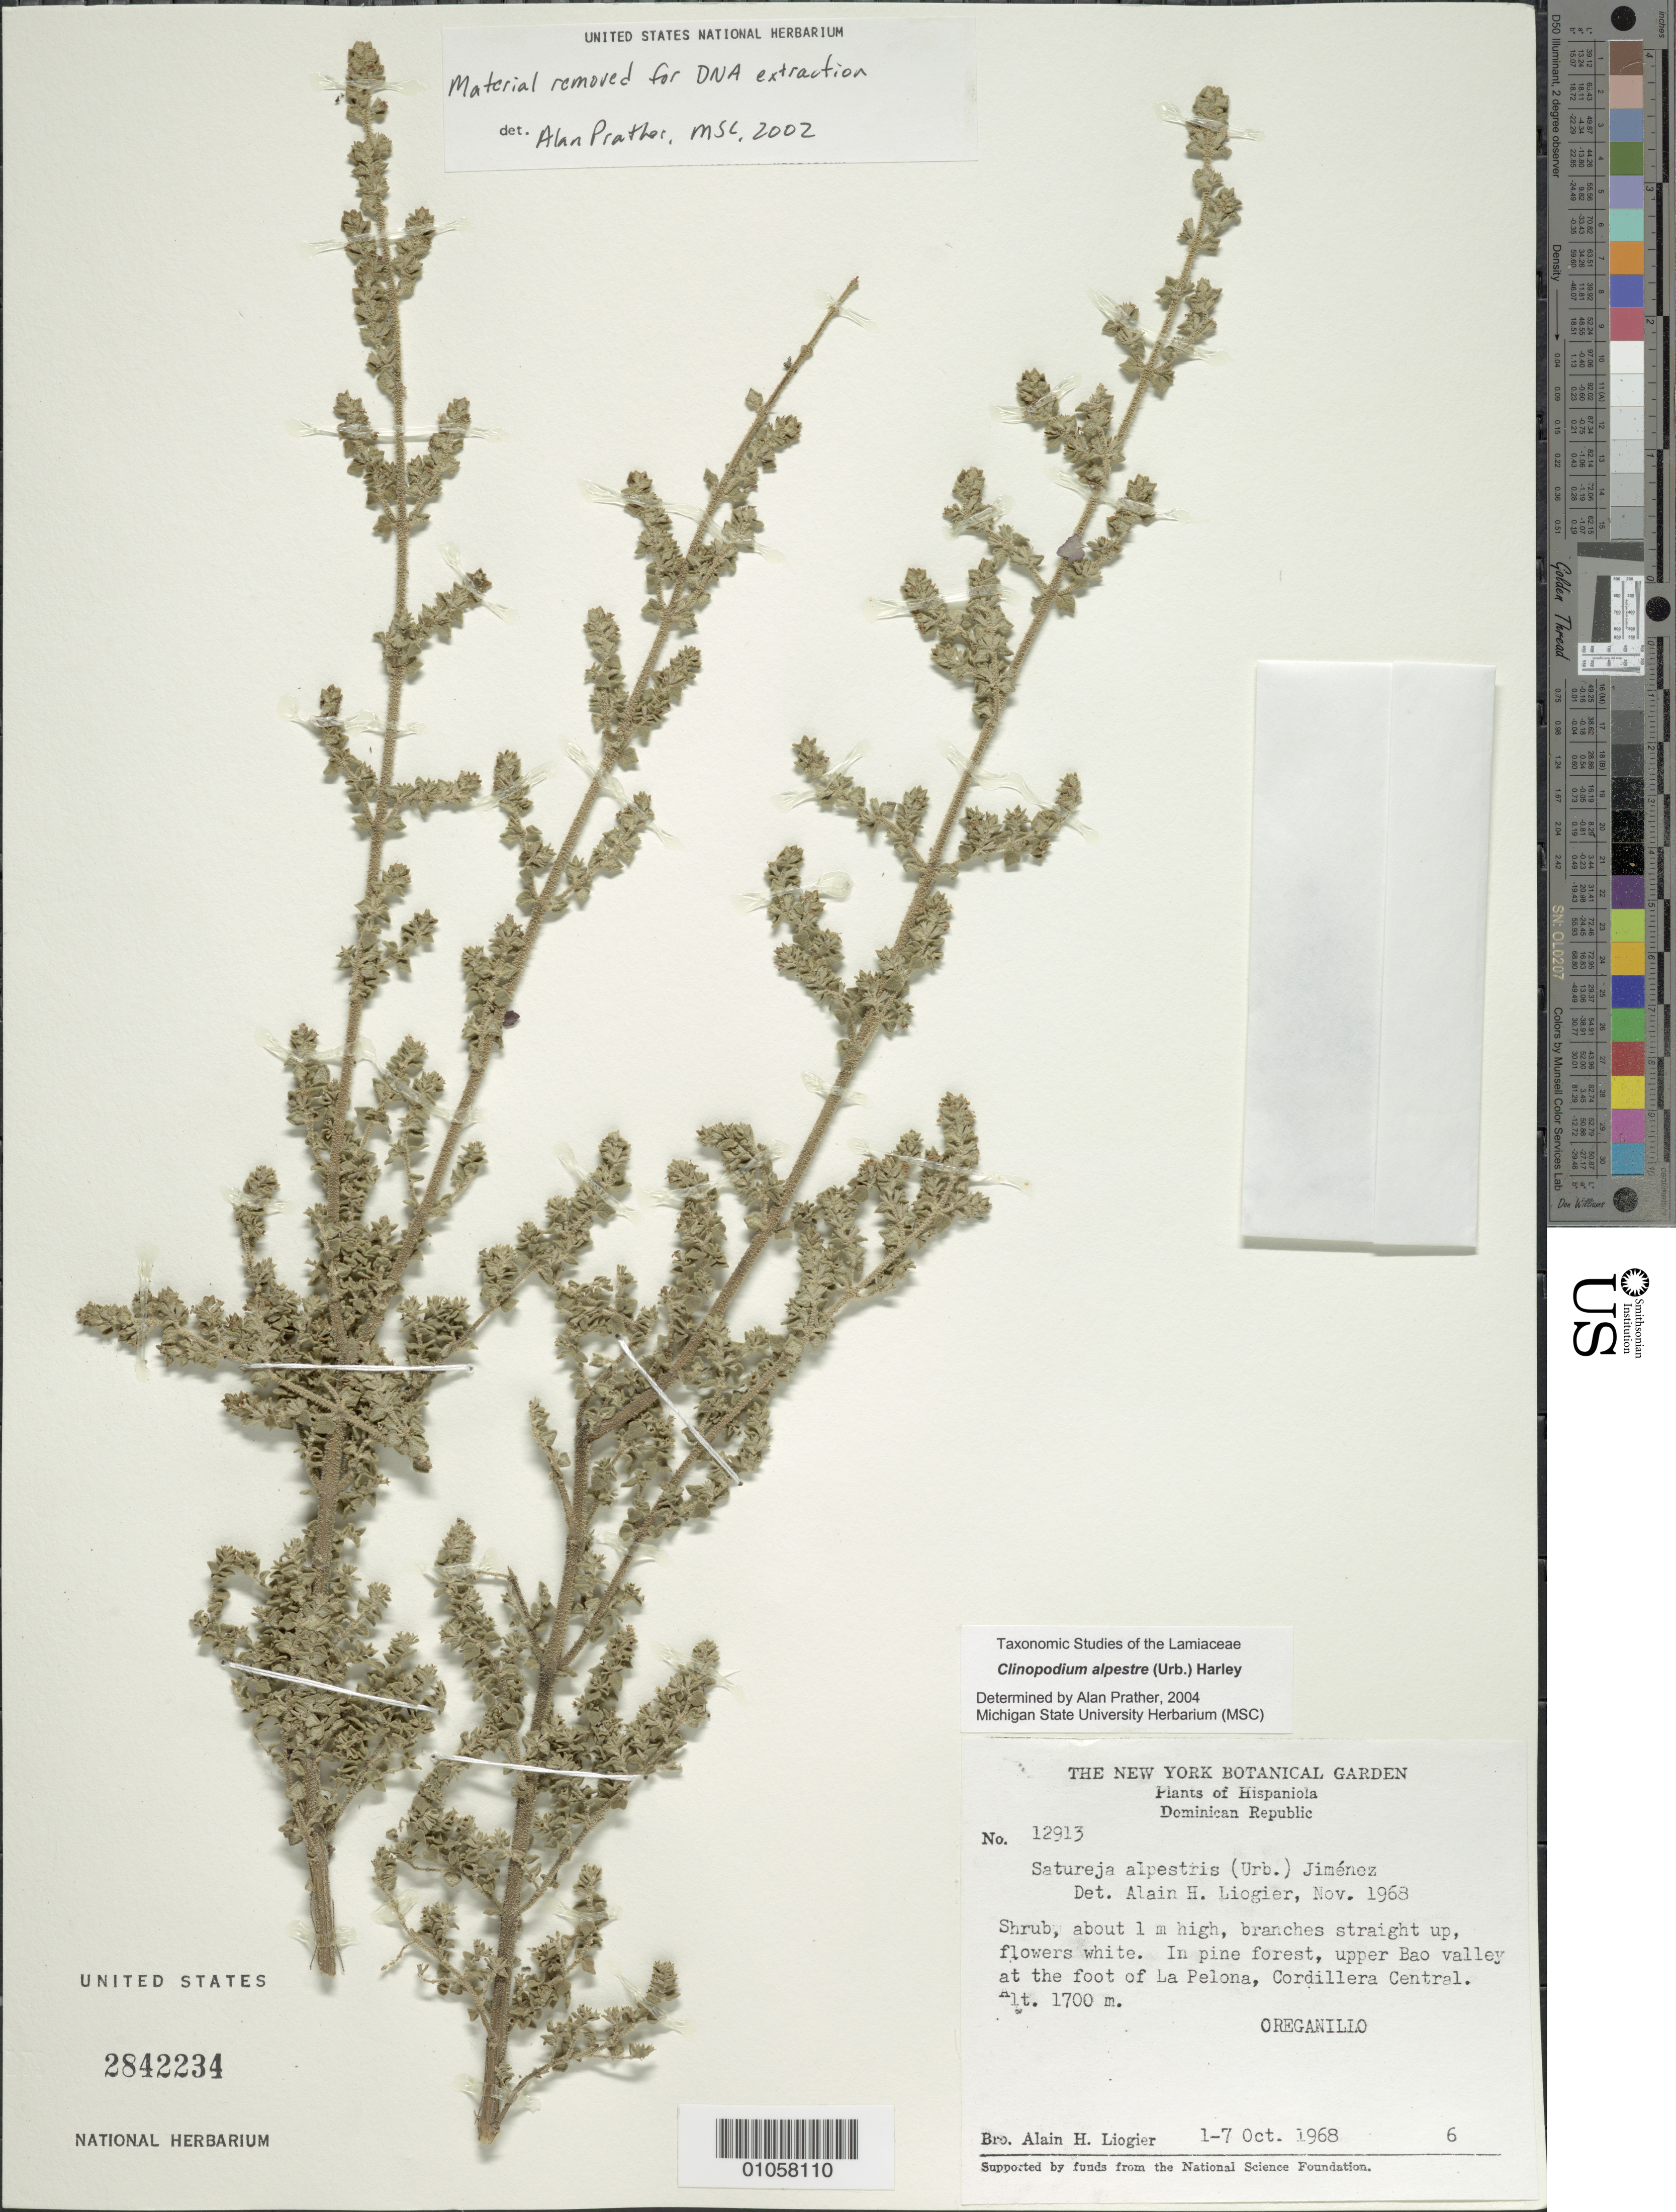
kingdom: Plantae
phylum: Tracheophyta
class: Magnoliopsida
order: Lamiales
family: Lamiaceae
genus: Clinopodium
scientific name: Clinopodium alpestre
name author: (Urb.) Harley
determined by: Prather, L. A.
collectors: A. H. Liogier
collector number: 12913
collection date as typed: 01 Oct 1968 to 07 Oct 1968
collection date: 1968-10-01/1968-10-07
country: Dominican Republic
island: Hispaniola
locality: Cordillera Central, upper Bao Valley, at the foot of La Pelona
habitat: In pine forest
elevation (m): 1700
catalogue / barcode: US 2842234